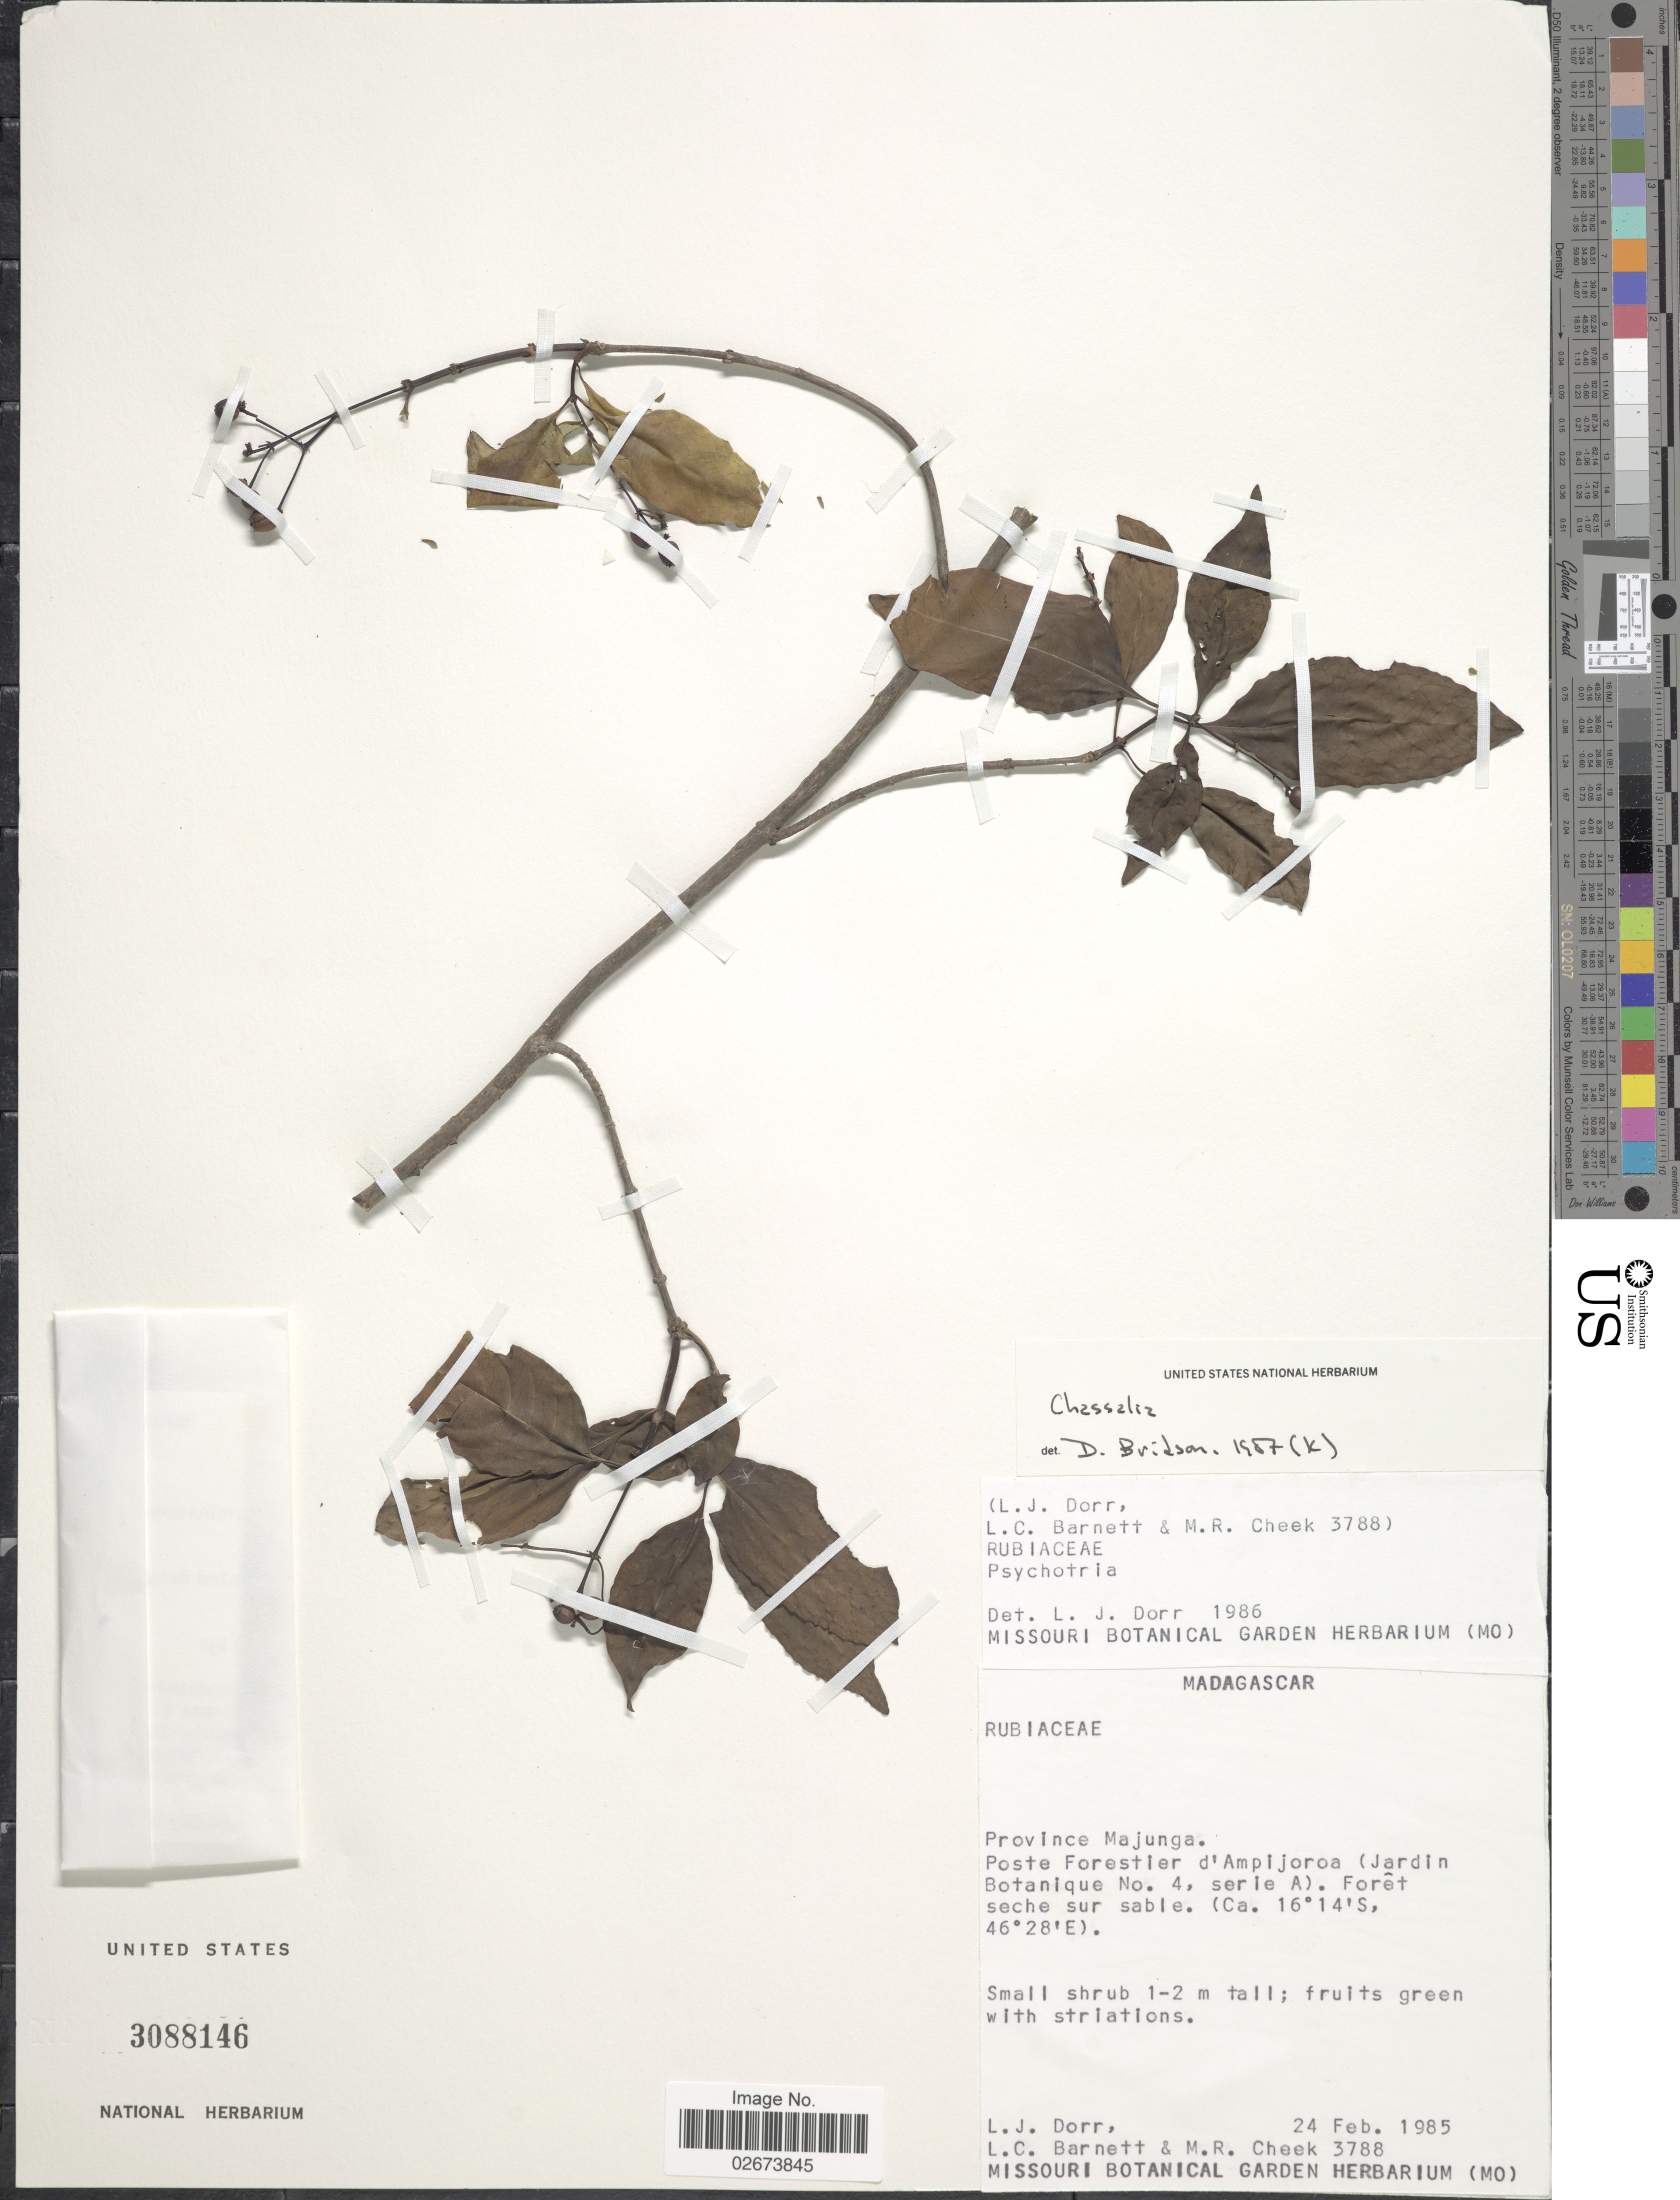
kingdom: Plantae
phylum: Tracheophyta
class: Magnoliopsida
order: Gentianales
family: Rubiaceae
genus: Chassalia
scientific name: Chassalia sp.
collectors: L. J. Dorr, L. C. Barnett & M. Cheek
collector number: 3788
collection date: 1985-02-24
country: Madagascar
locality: Province Majunga, Poste Forestier d'Ampijoroa (Jardin Botanique No. 4, serie A).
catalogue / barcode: US 3088146